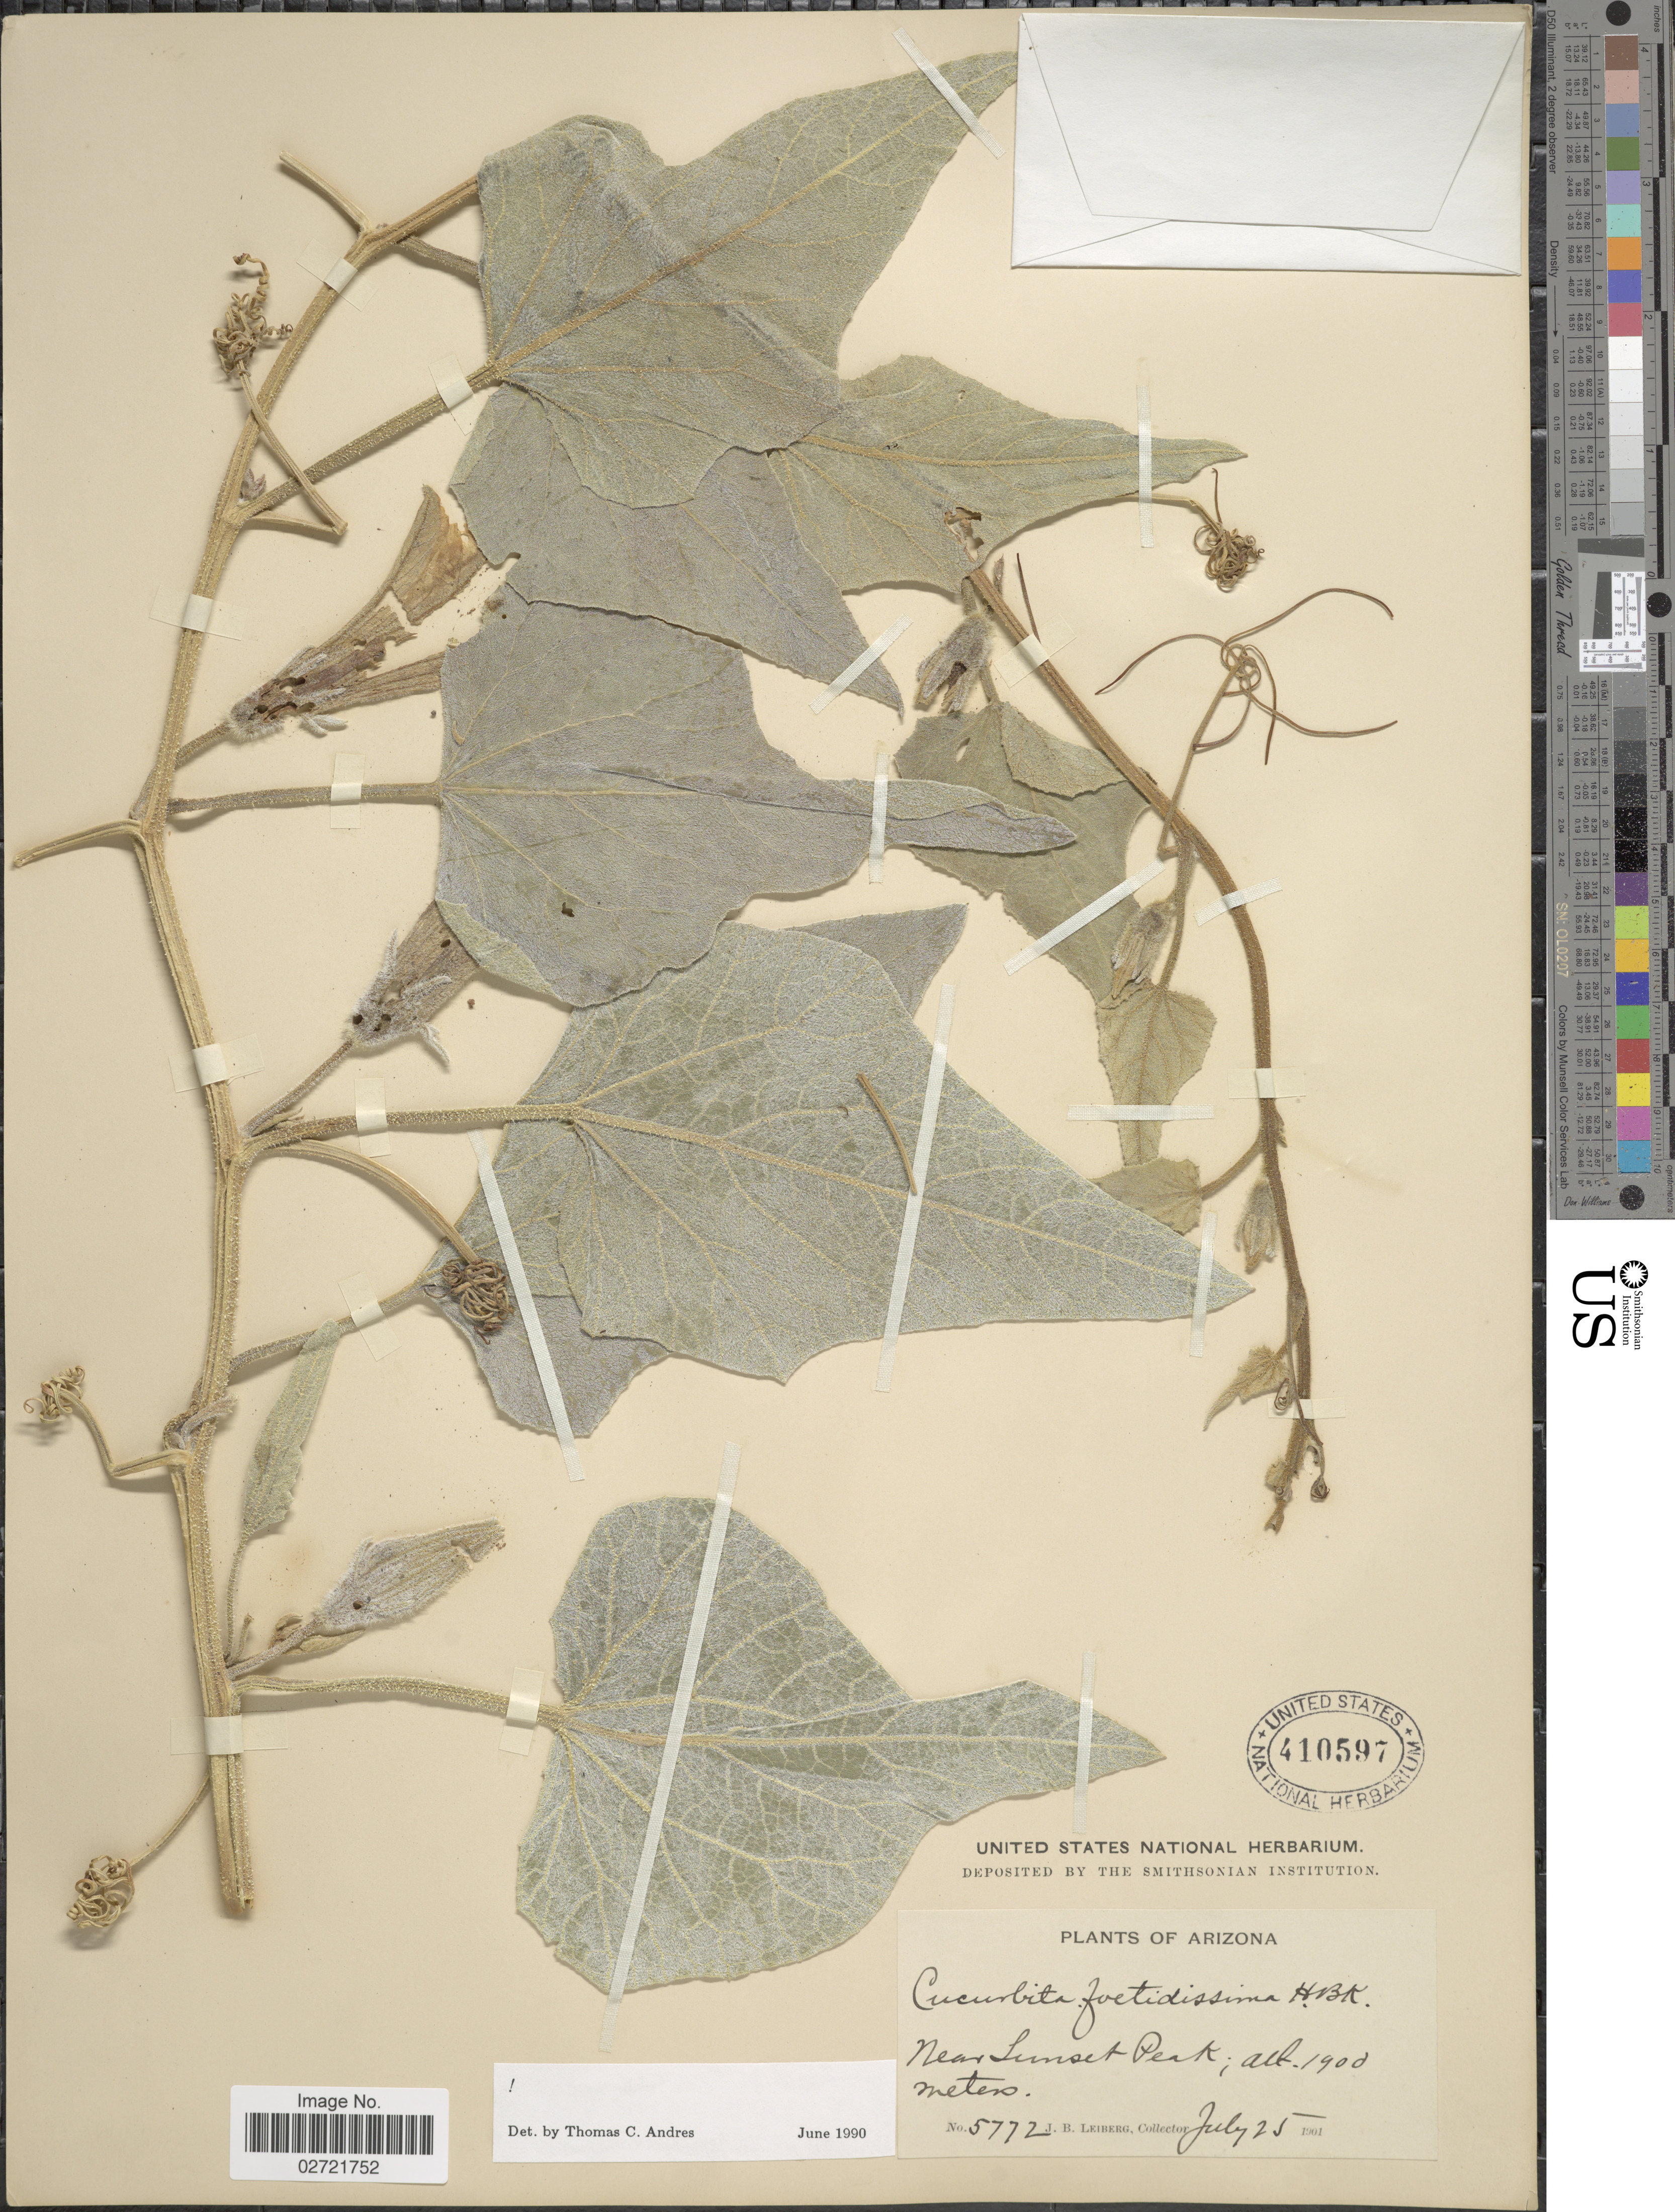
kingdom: Plantae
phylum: Tracheophyta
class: Magnoliopsida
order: Cucurbitales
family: Cucurbitaceae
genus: Cucurbita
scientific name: Cucurbita foetidissima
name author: Kunth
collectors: J. B. Leiberg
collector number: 5772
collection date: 1901-07-25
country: United States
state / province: Arizona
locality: Near Sunset Peak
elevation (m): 1900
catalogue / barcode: US 410597